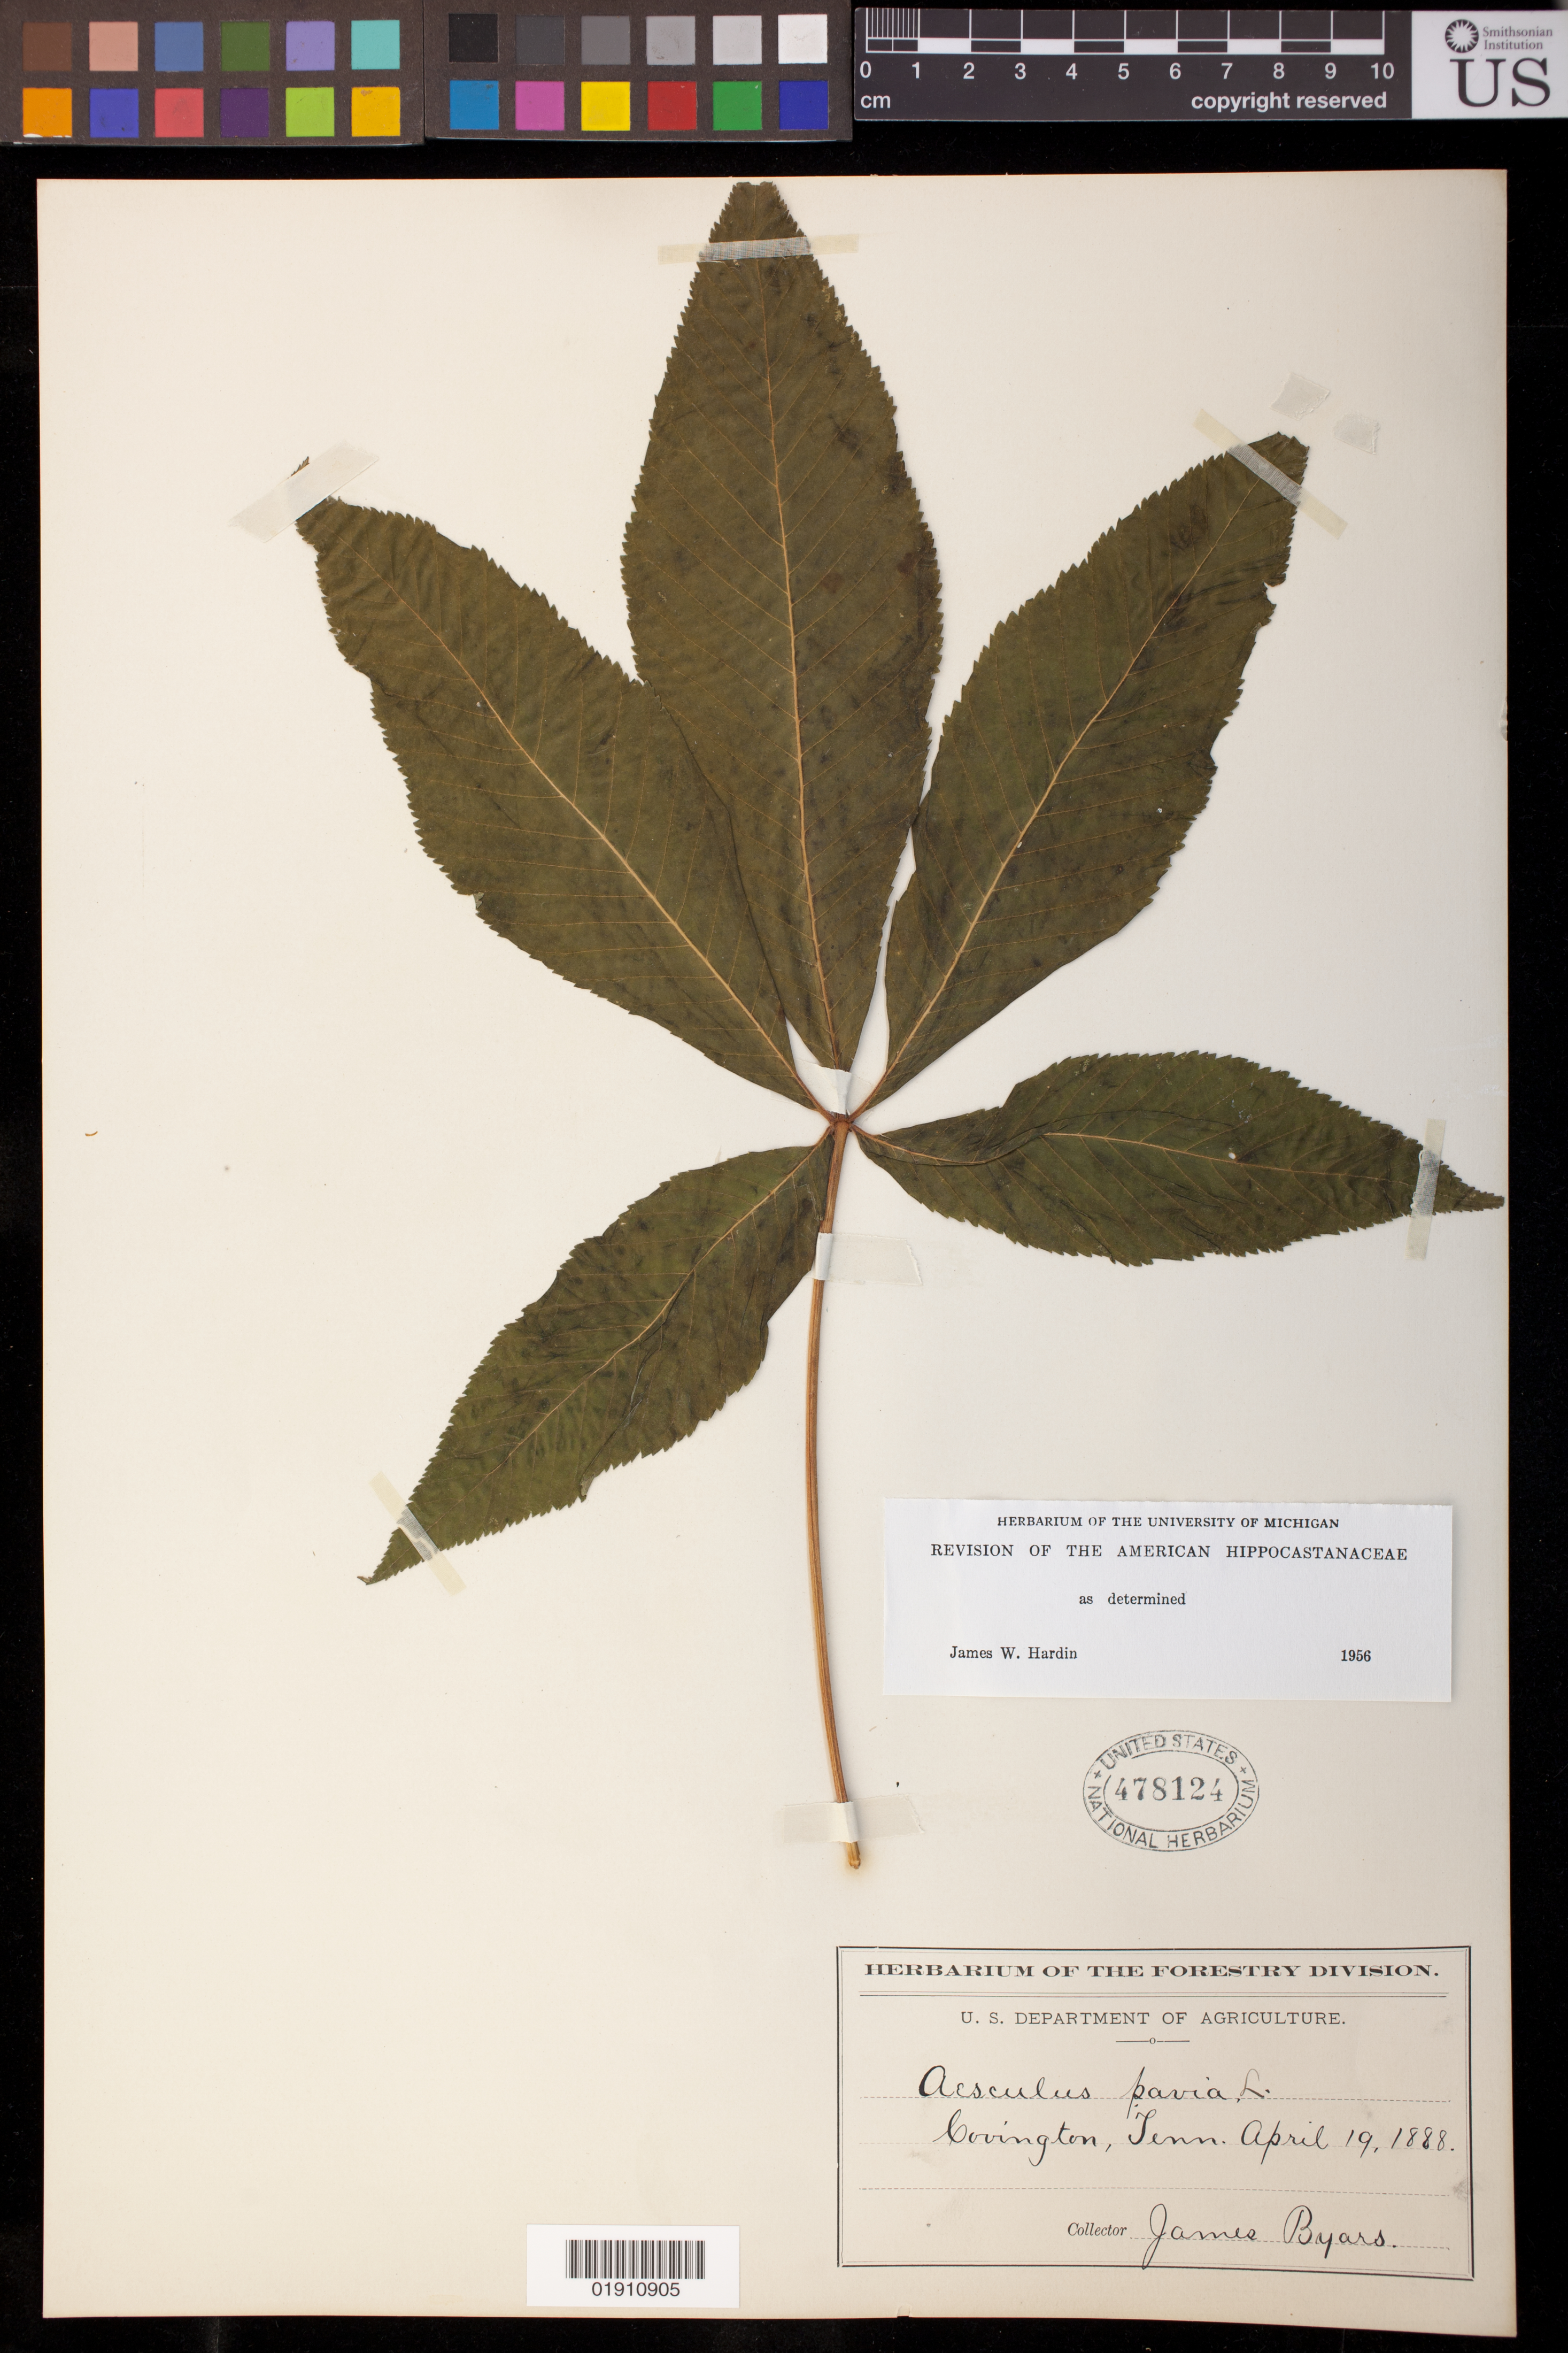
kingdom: Plantae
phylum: Tracheophyta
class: Magnoliopsida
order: Sapindales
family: Sapindaceae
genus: Aesculus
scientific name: Aesculus pavia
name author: L.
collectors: J. Byars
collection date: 1888-04-19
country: United States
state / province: Tennessee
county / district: Tipton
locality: Covington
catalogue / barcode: US 478124